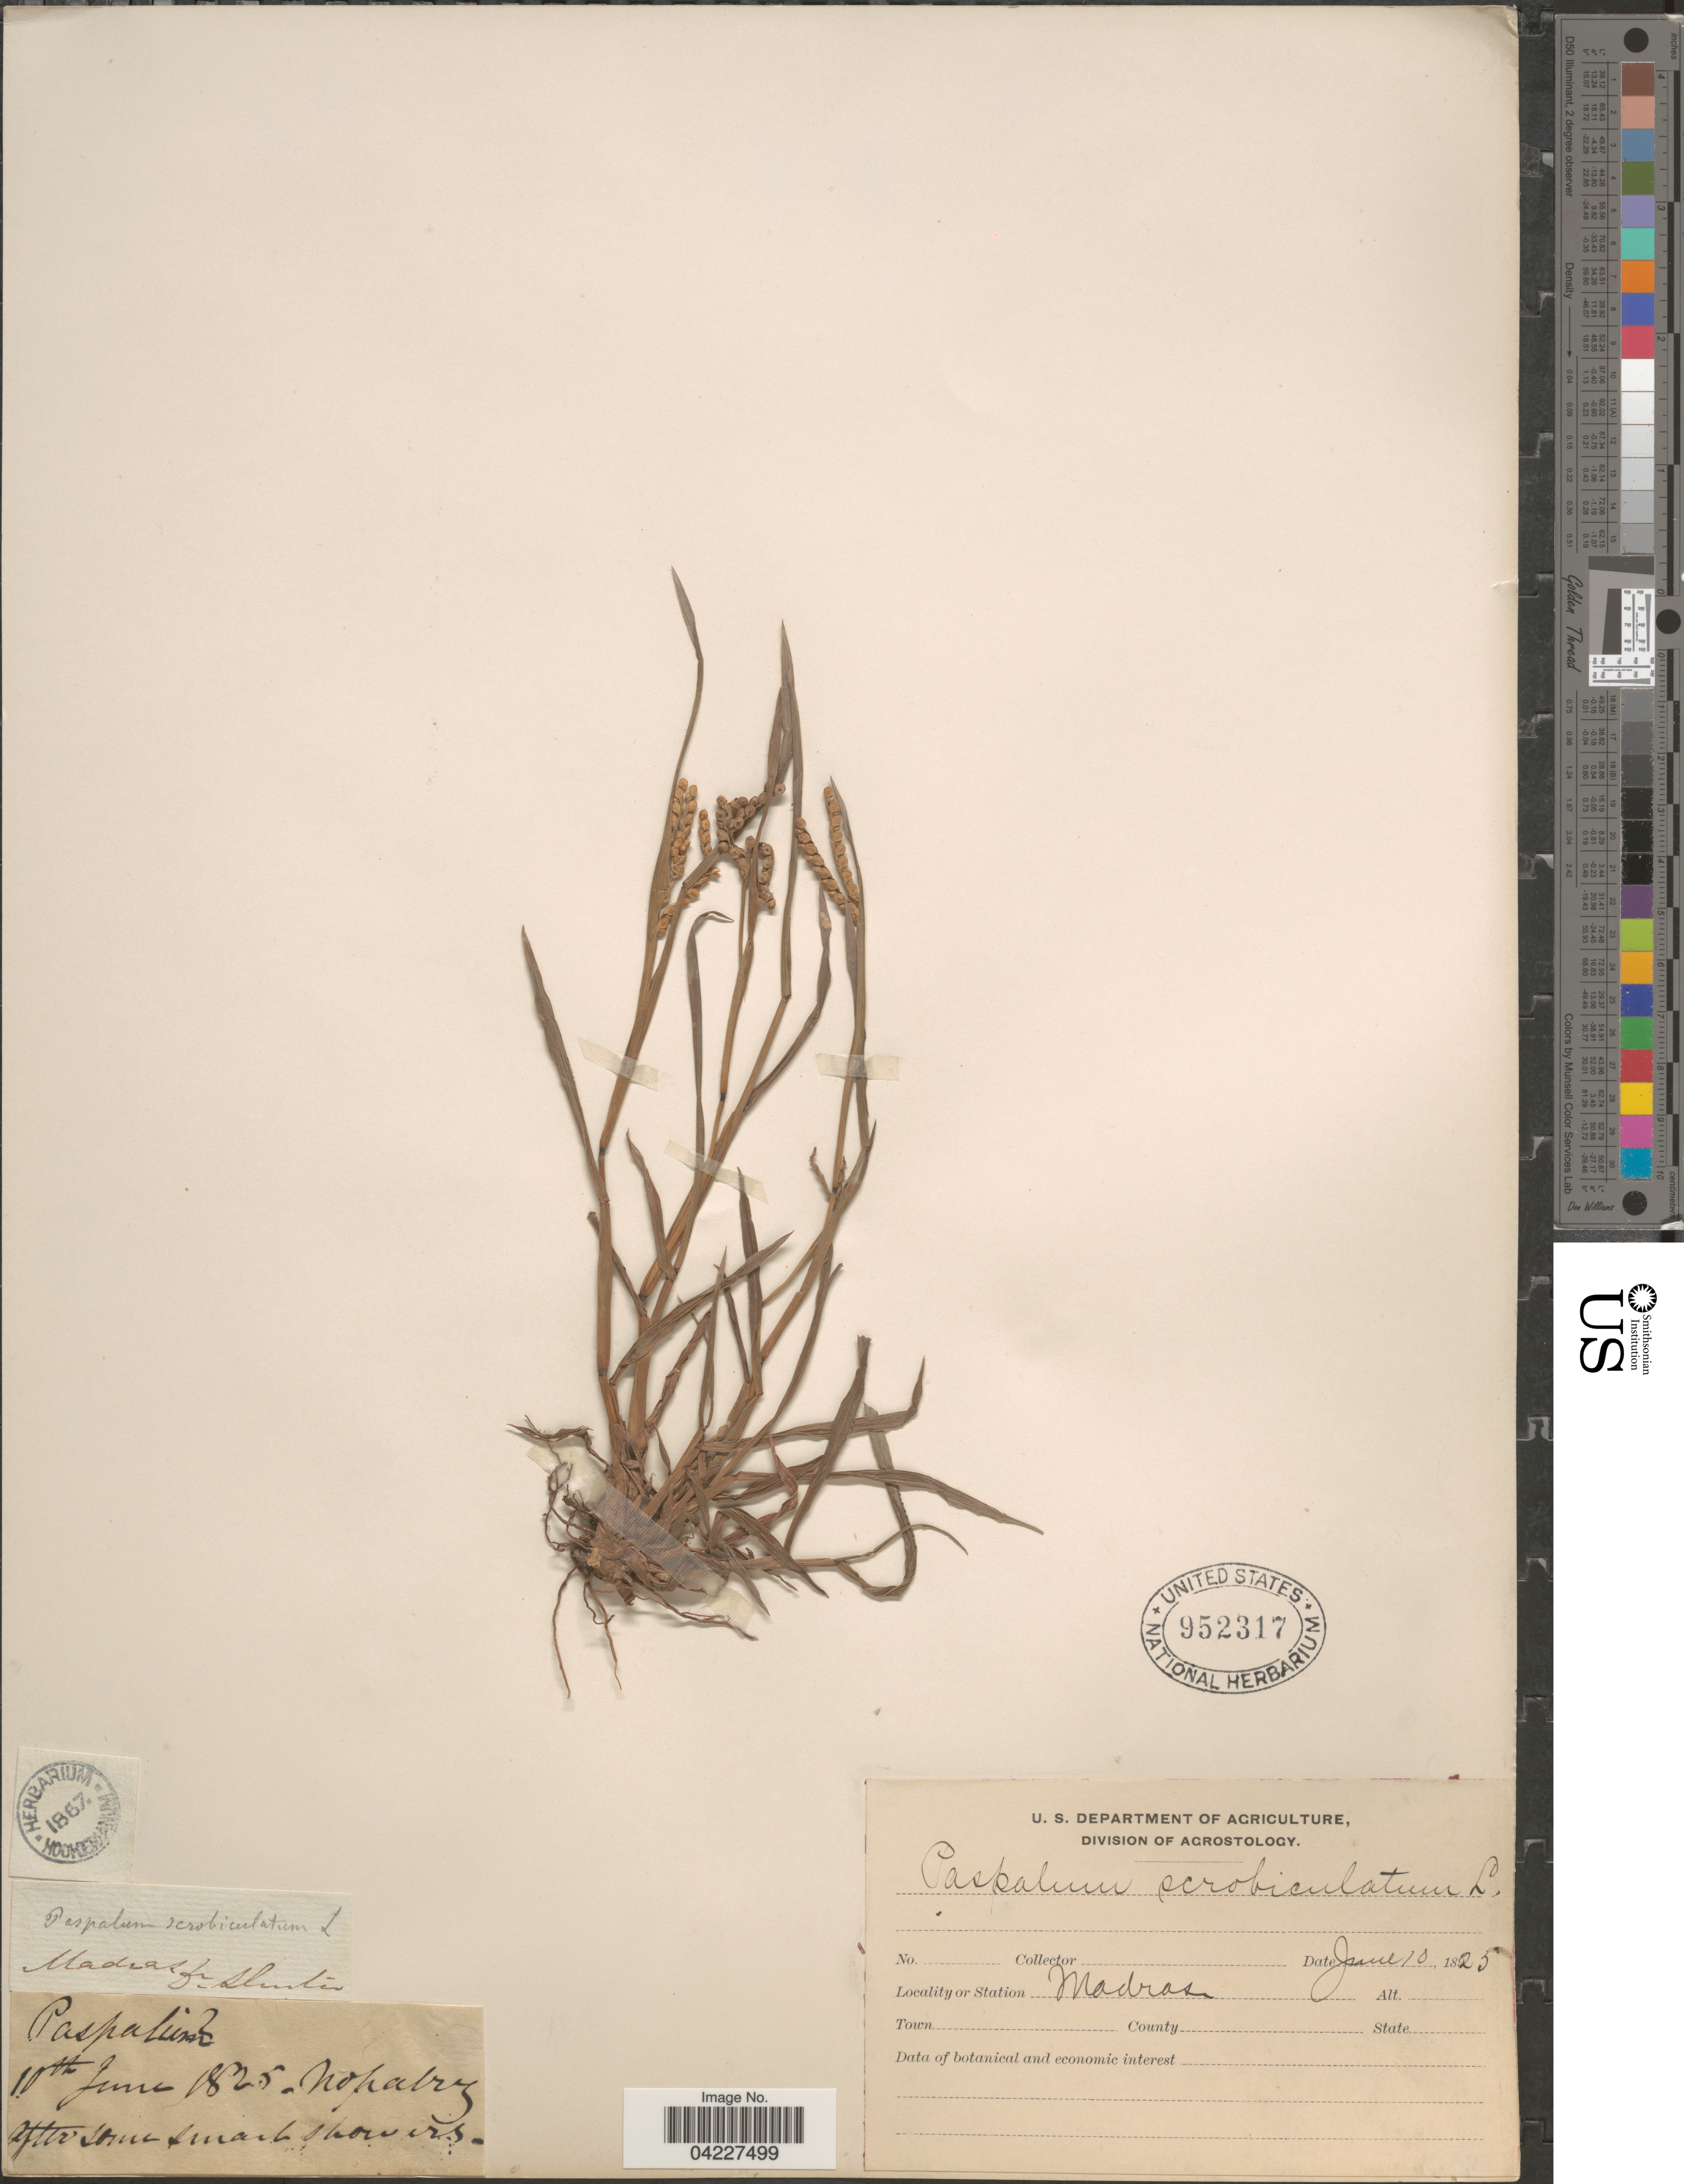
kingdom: Plantae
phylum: Tracheophyta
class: Liliopsida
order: Poales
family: Poaceae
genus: Paspalum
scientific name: Paspalum scrobiculatum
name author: L.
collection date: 1825-06-10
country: India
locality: Station Madras.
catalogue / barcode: US 952317